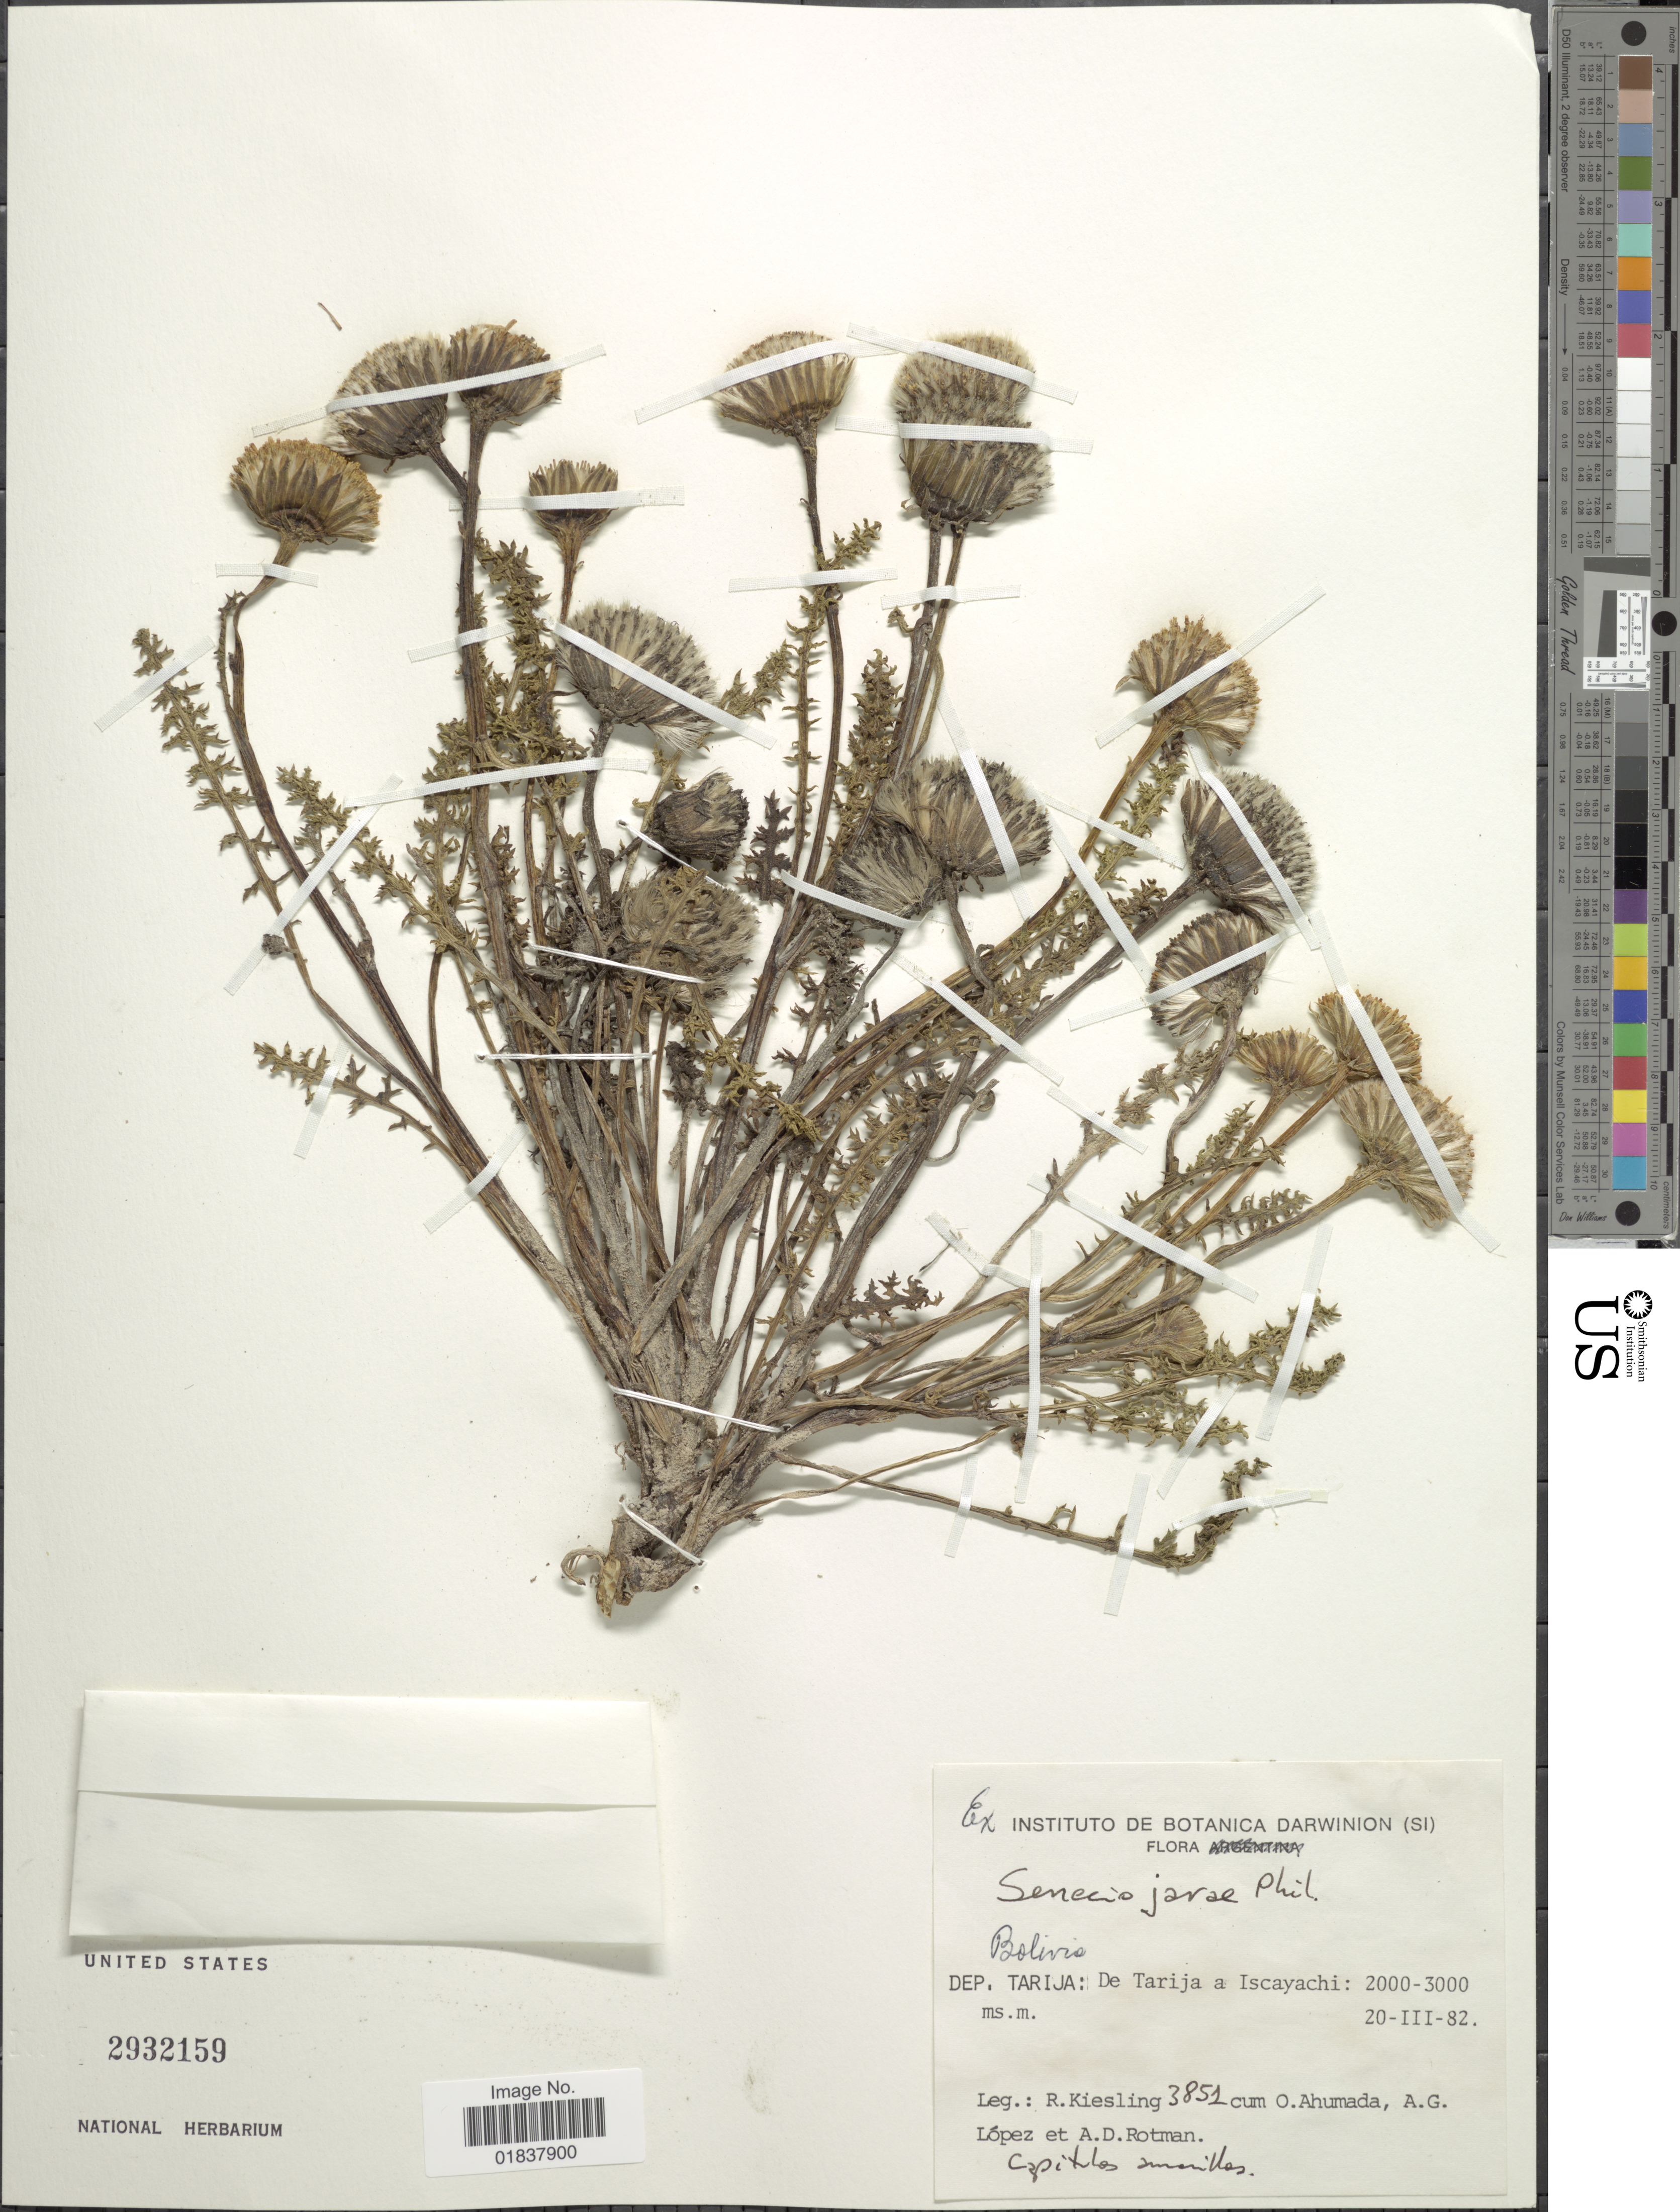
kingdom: Plantae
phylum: Tracheophyta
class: Magnoliopsida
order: Asterales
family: Asteraceae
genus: Senecio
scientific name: Senecio jarae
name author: Phil.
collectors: R. Kiesling, O. Ahumada, A. G. Lopez & A. D. Rotman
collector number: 3851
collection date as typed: Transcribed d/m/y: 20/3/82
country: Bolivia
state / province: Tarija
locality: De Tarija a Iscayachi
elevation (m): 2000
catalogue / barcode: US 2932159